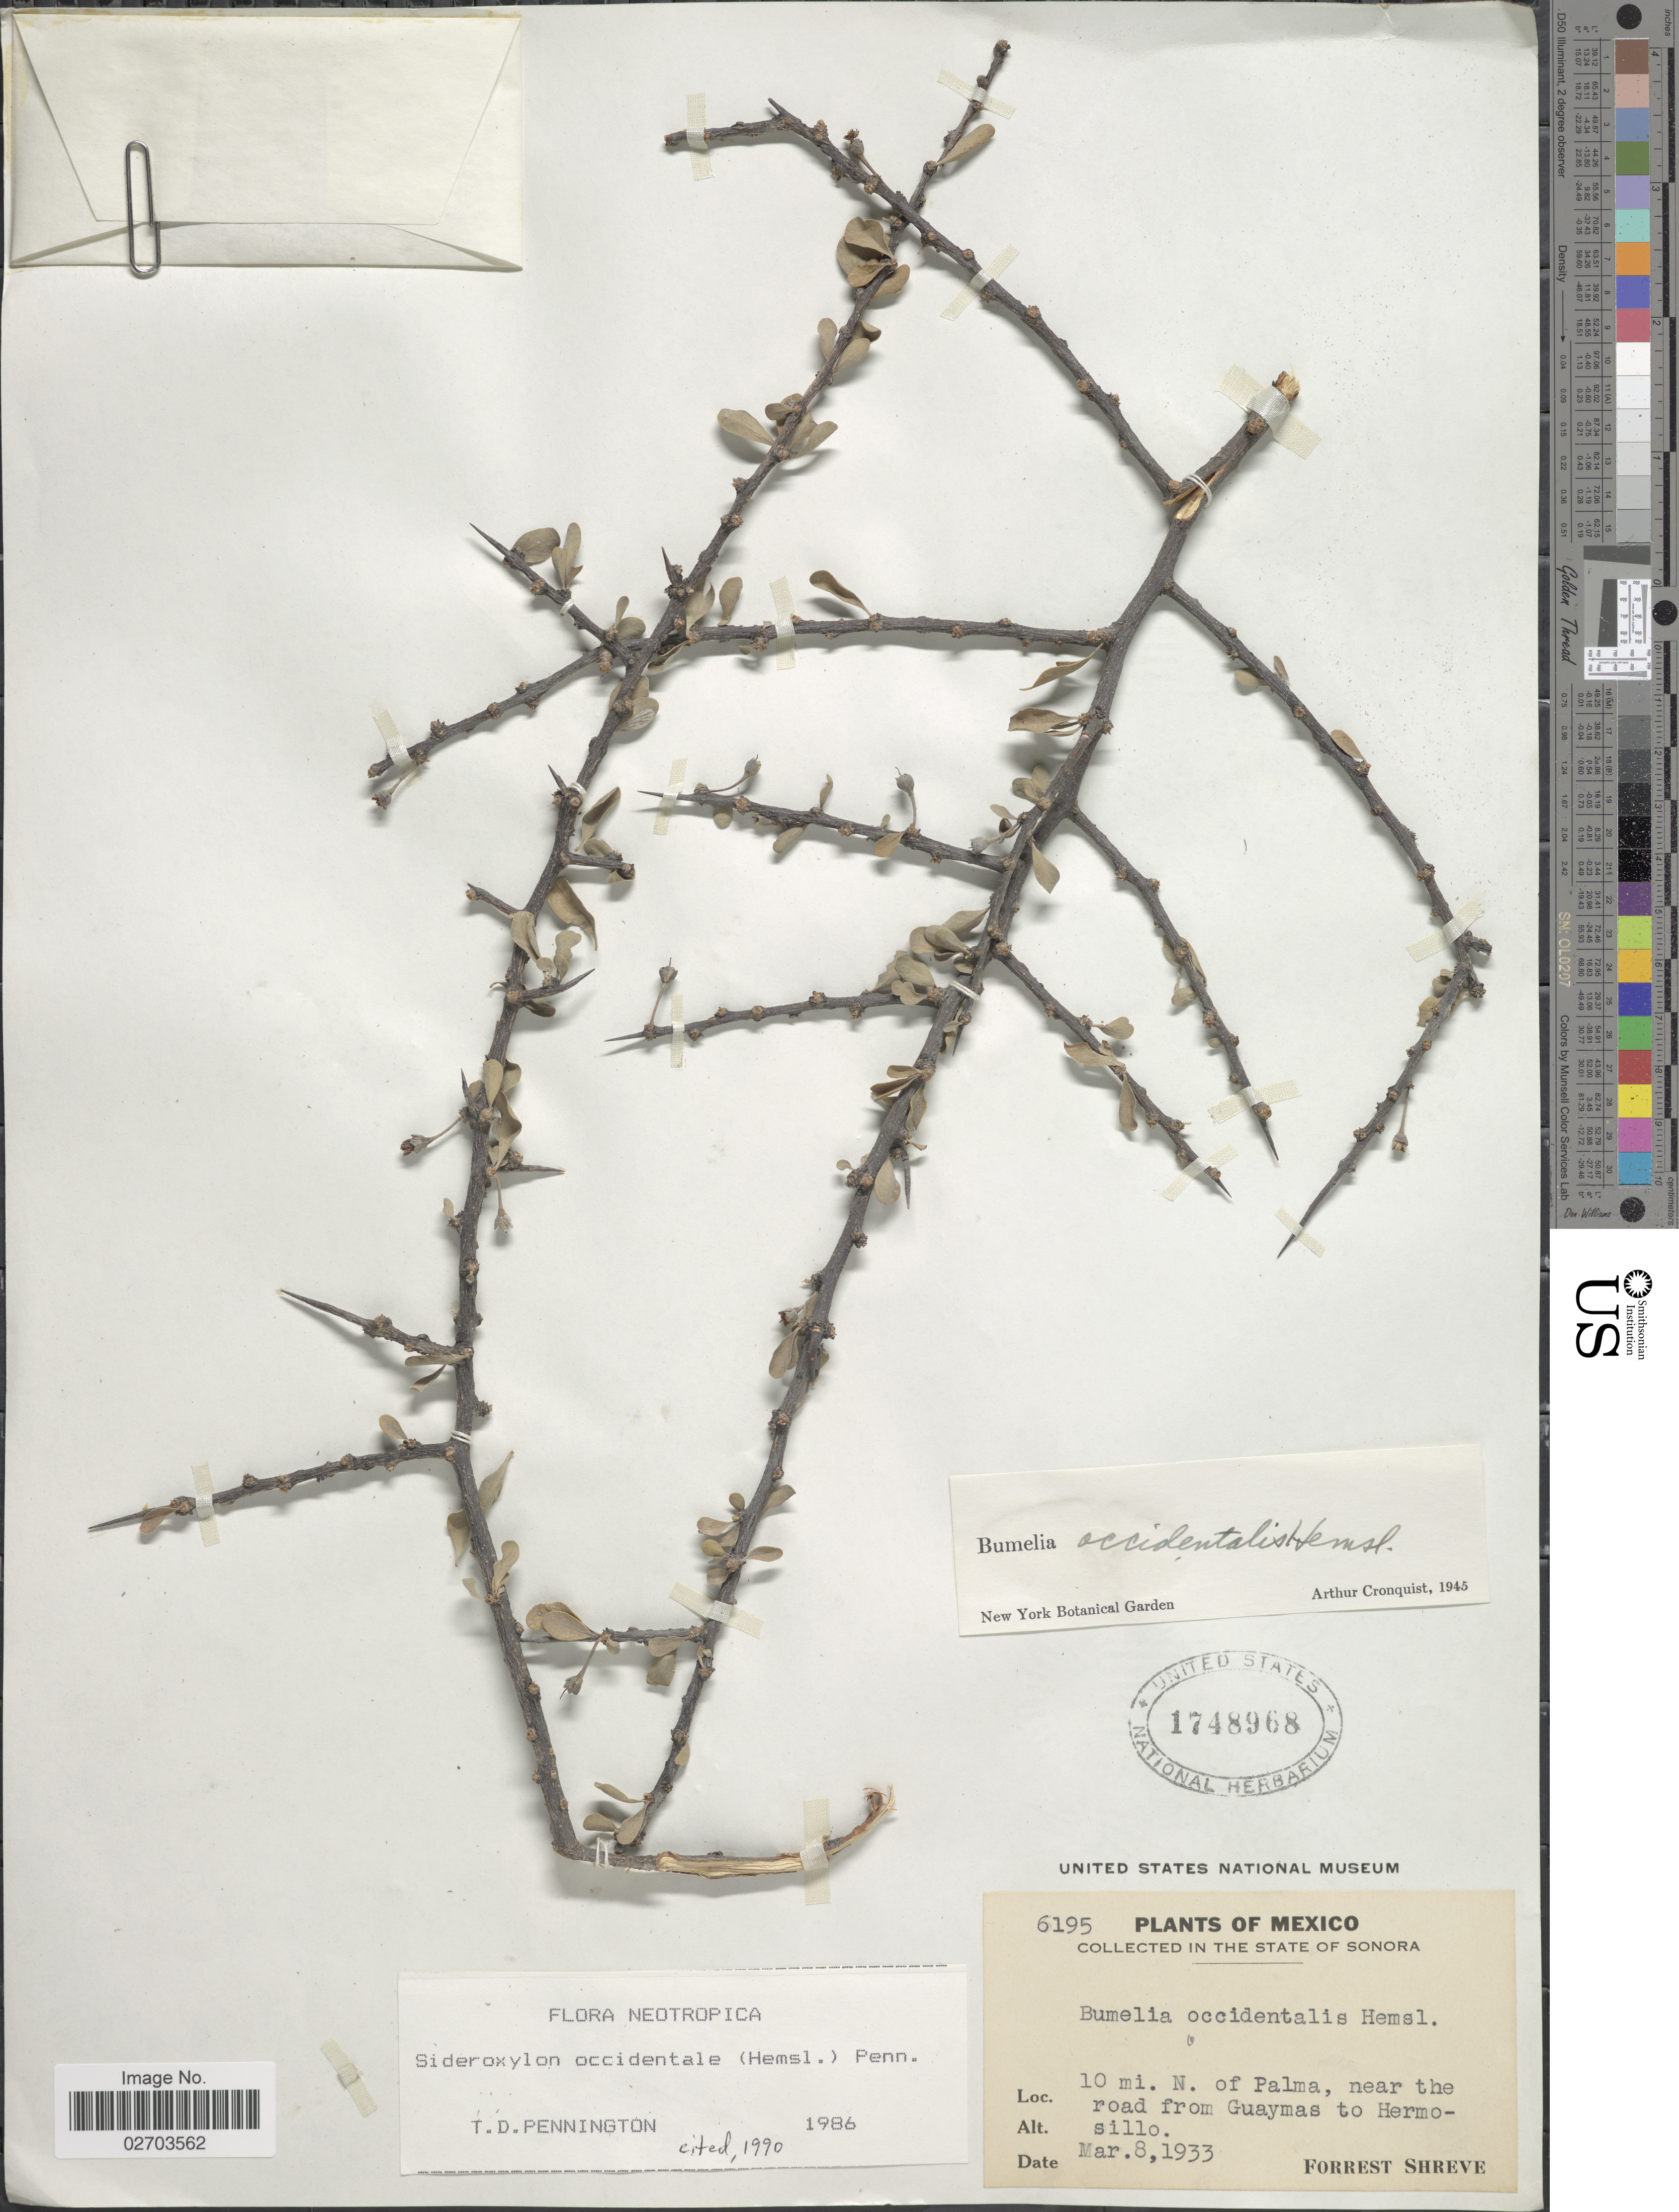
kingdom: Plantae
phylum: Tracheophyta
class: Magnoliopsida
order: Ericales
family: Sapotaceae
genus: Sideroxylon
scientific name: Sideroxylon occidentale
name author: (Hemsl.) T.D. Penn.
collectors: F. Shreve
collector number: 6195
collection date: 1933-03-08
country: Mexico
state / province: Sonora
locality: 10 mi. N of Palma, near the road from Guaymas to Hermosillo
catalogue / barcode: US 1748968